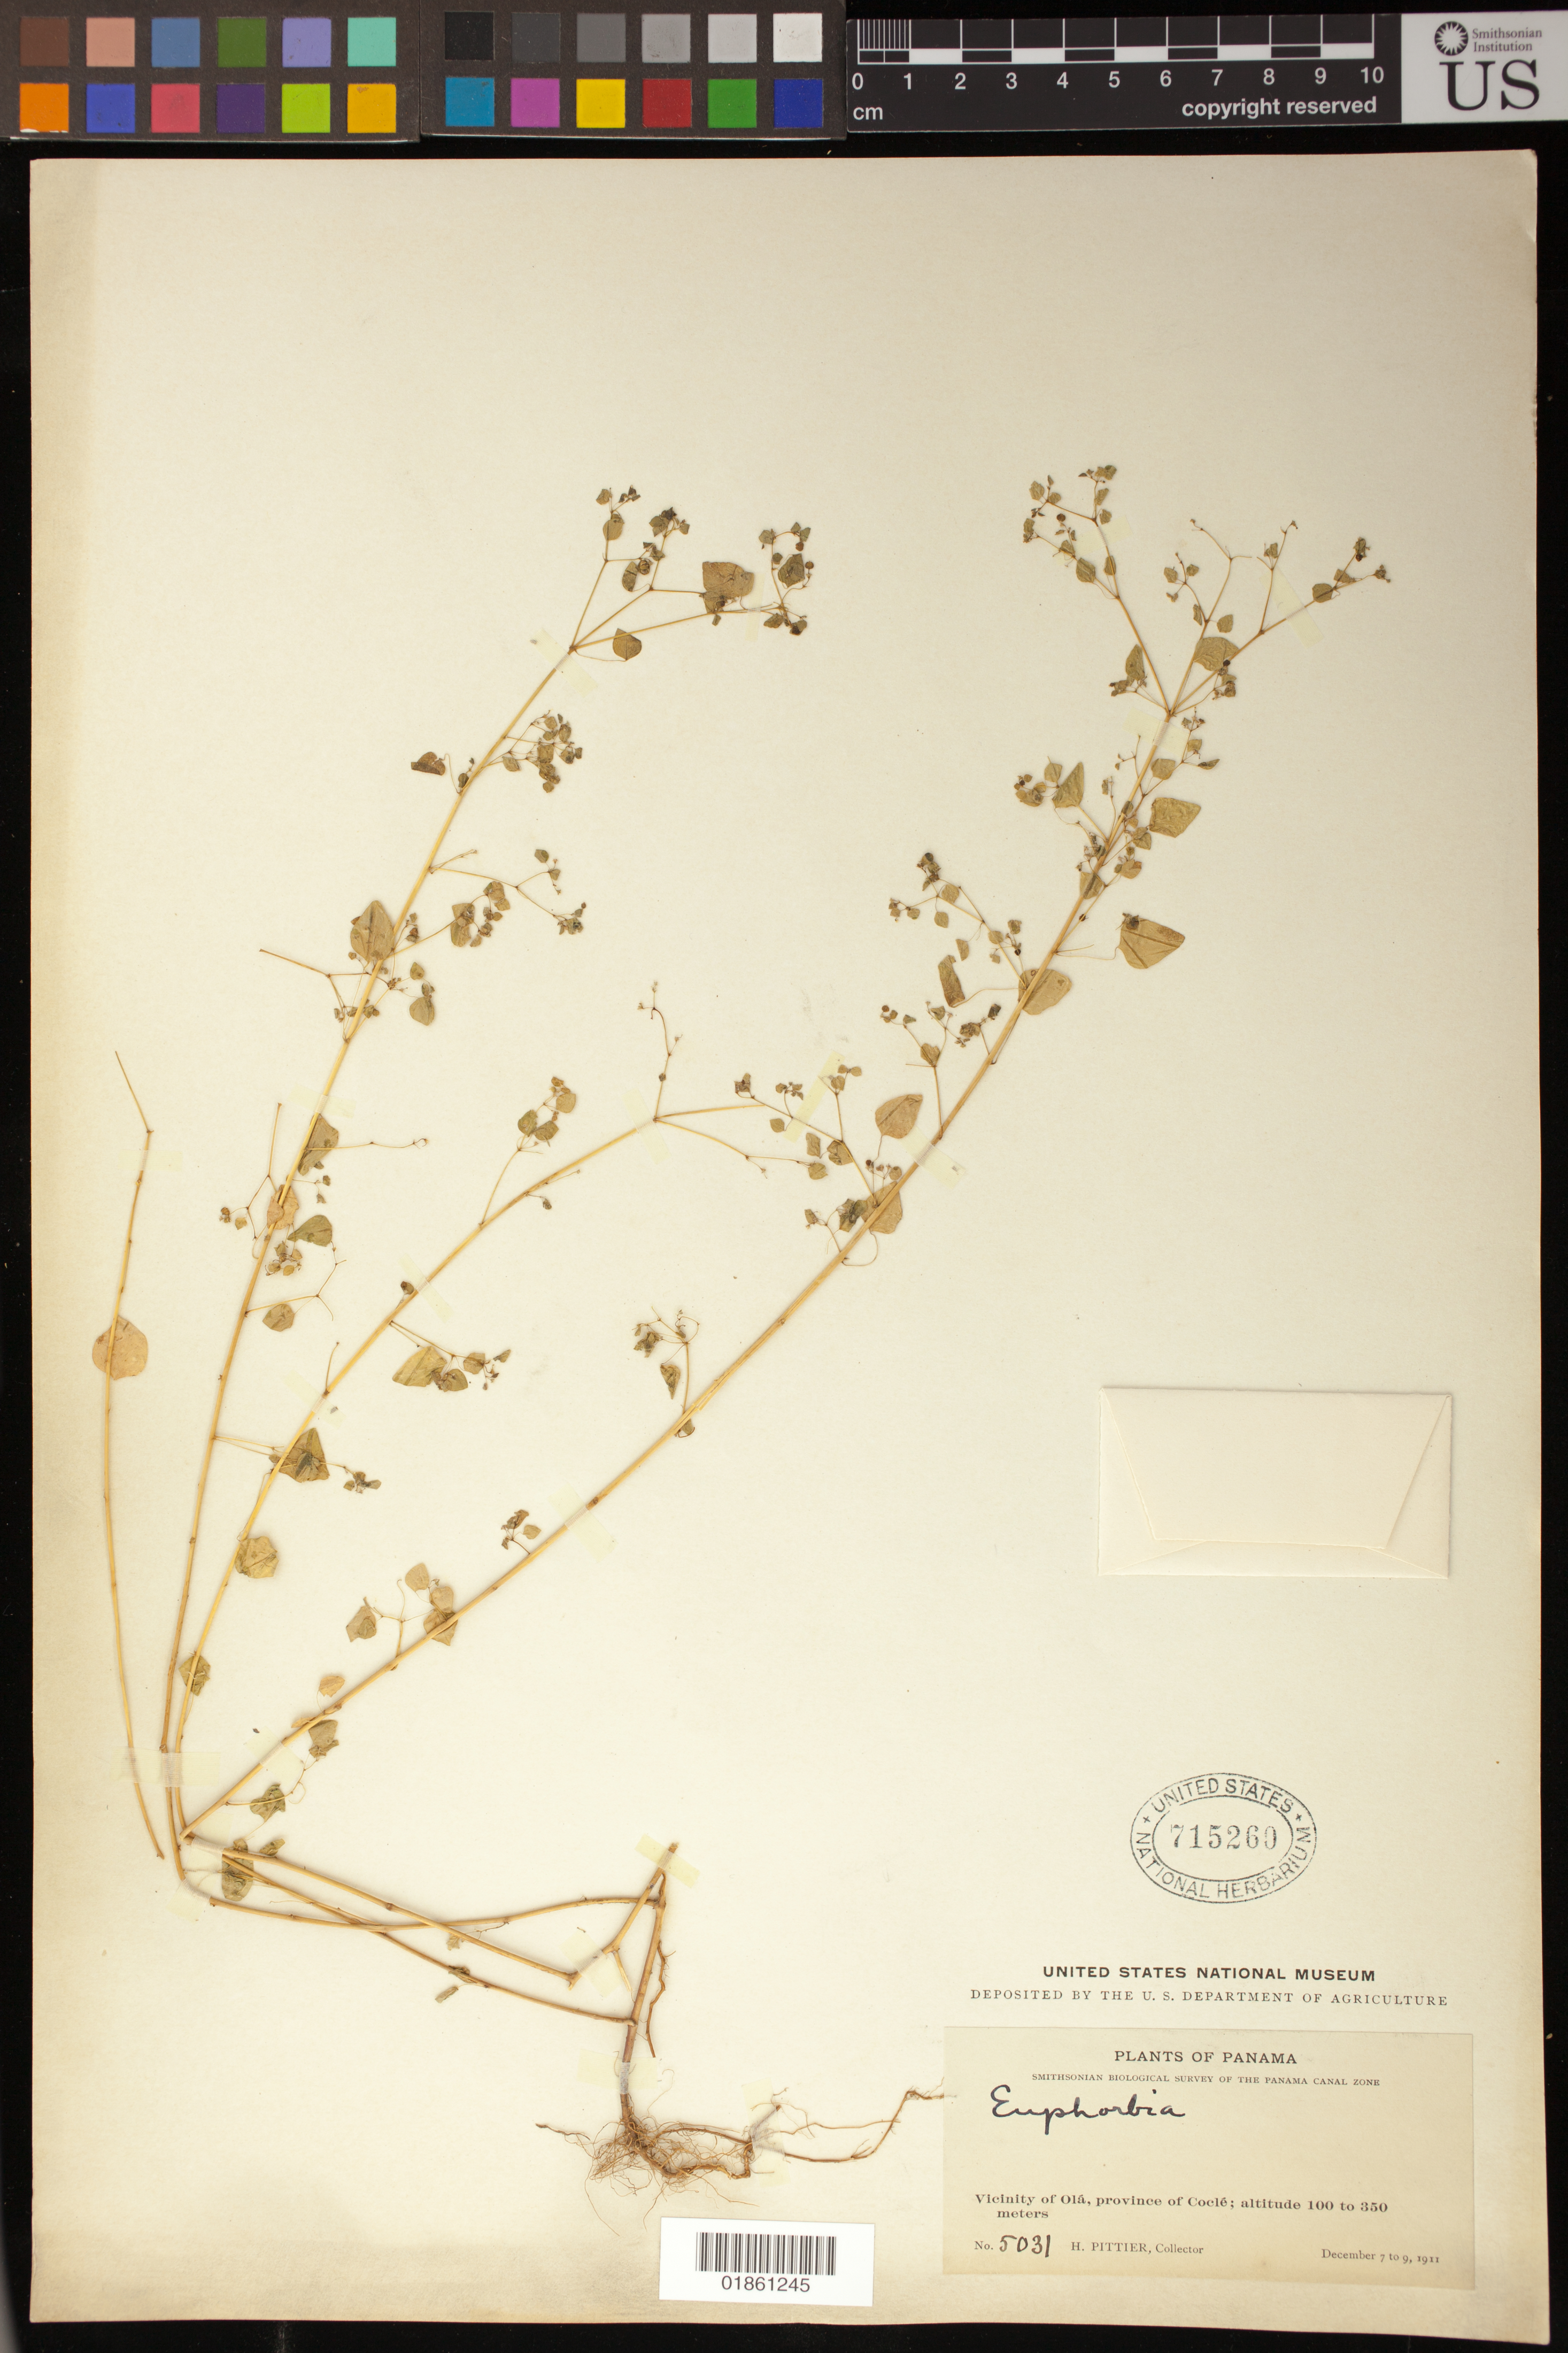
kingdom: Plantae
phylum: Tracheophyta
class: Magnoliopsida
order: Malpighiales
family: Euphorbiaceae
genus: Euphorbia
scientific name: Euphorbia sp.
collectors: H. F. Pittier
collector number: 5031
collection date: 1911-12-07/1911-12-09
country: Panama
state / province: Coclé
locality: Vicinity of Ola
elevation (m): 100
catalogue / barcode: US 715260